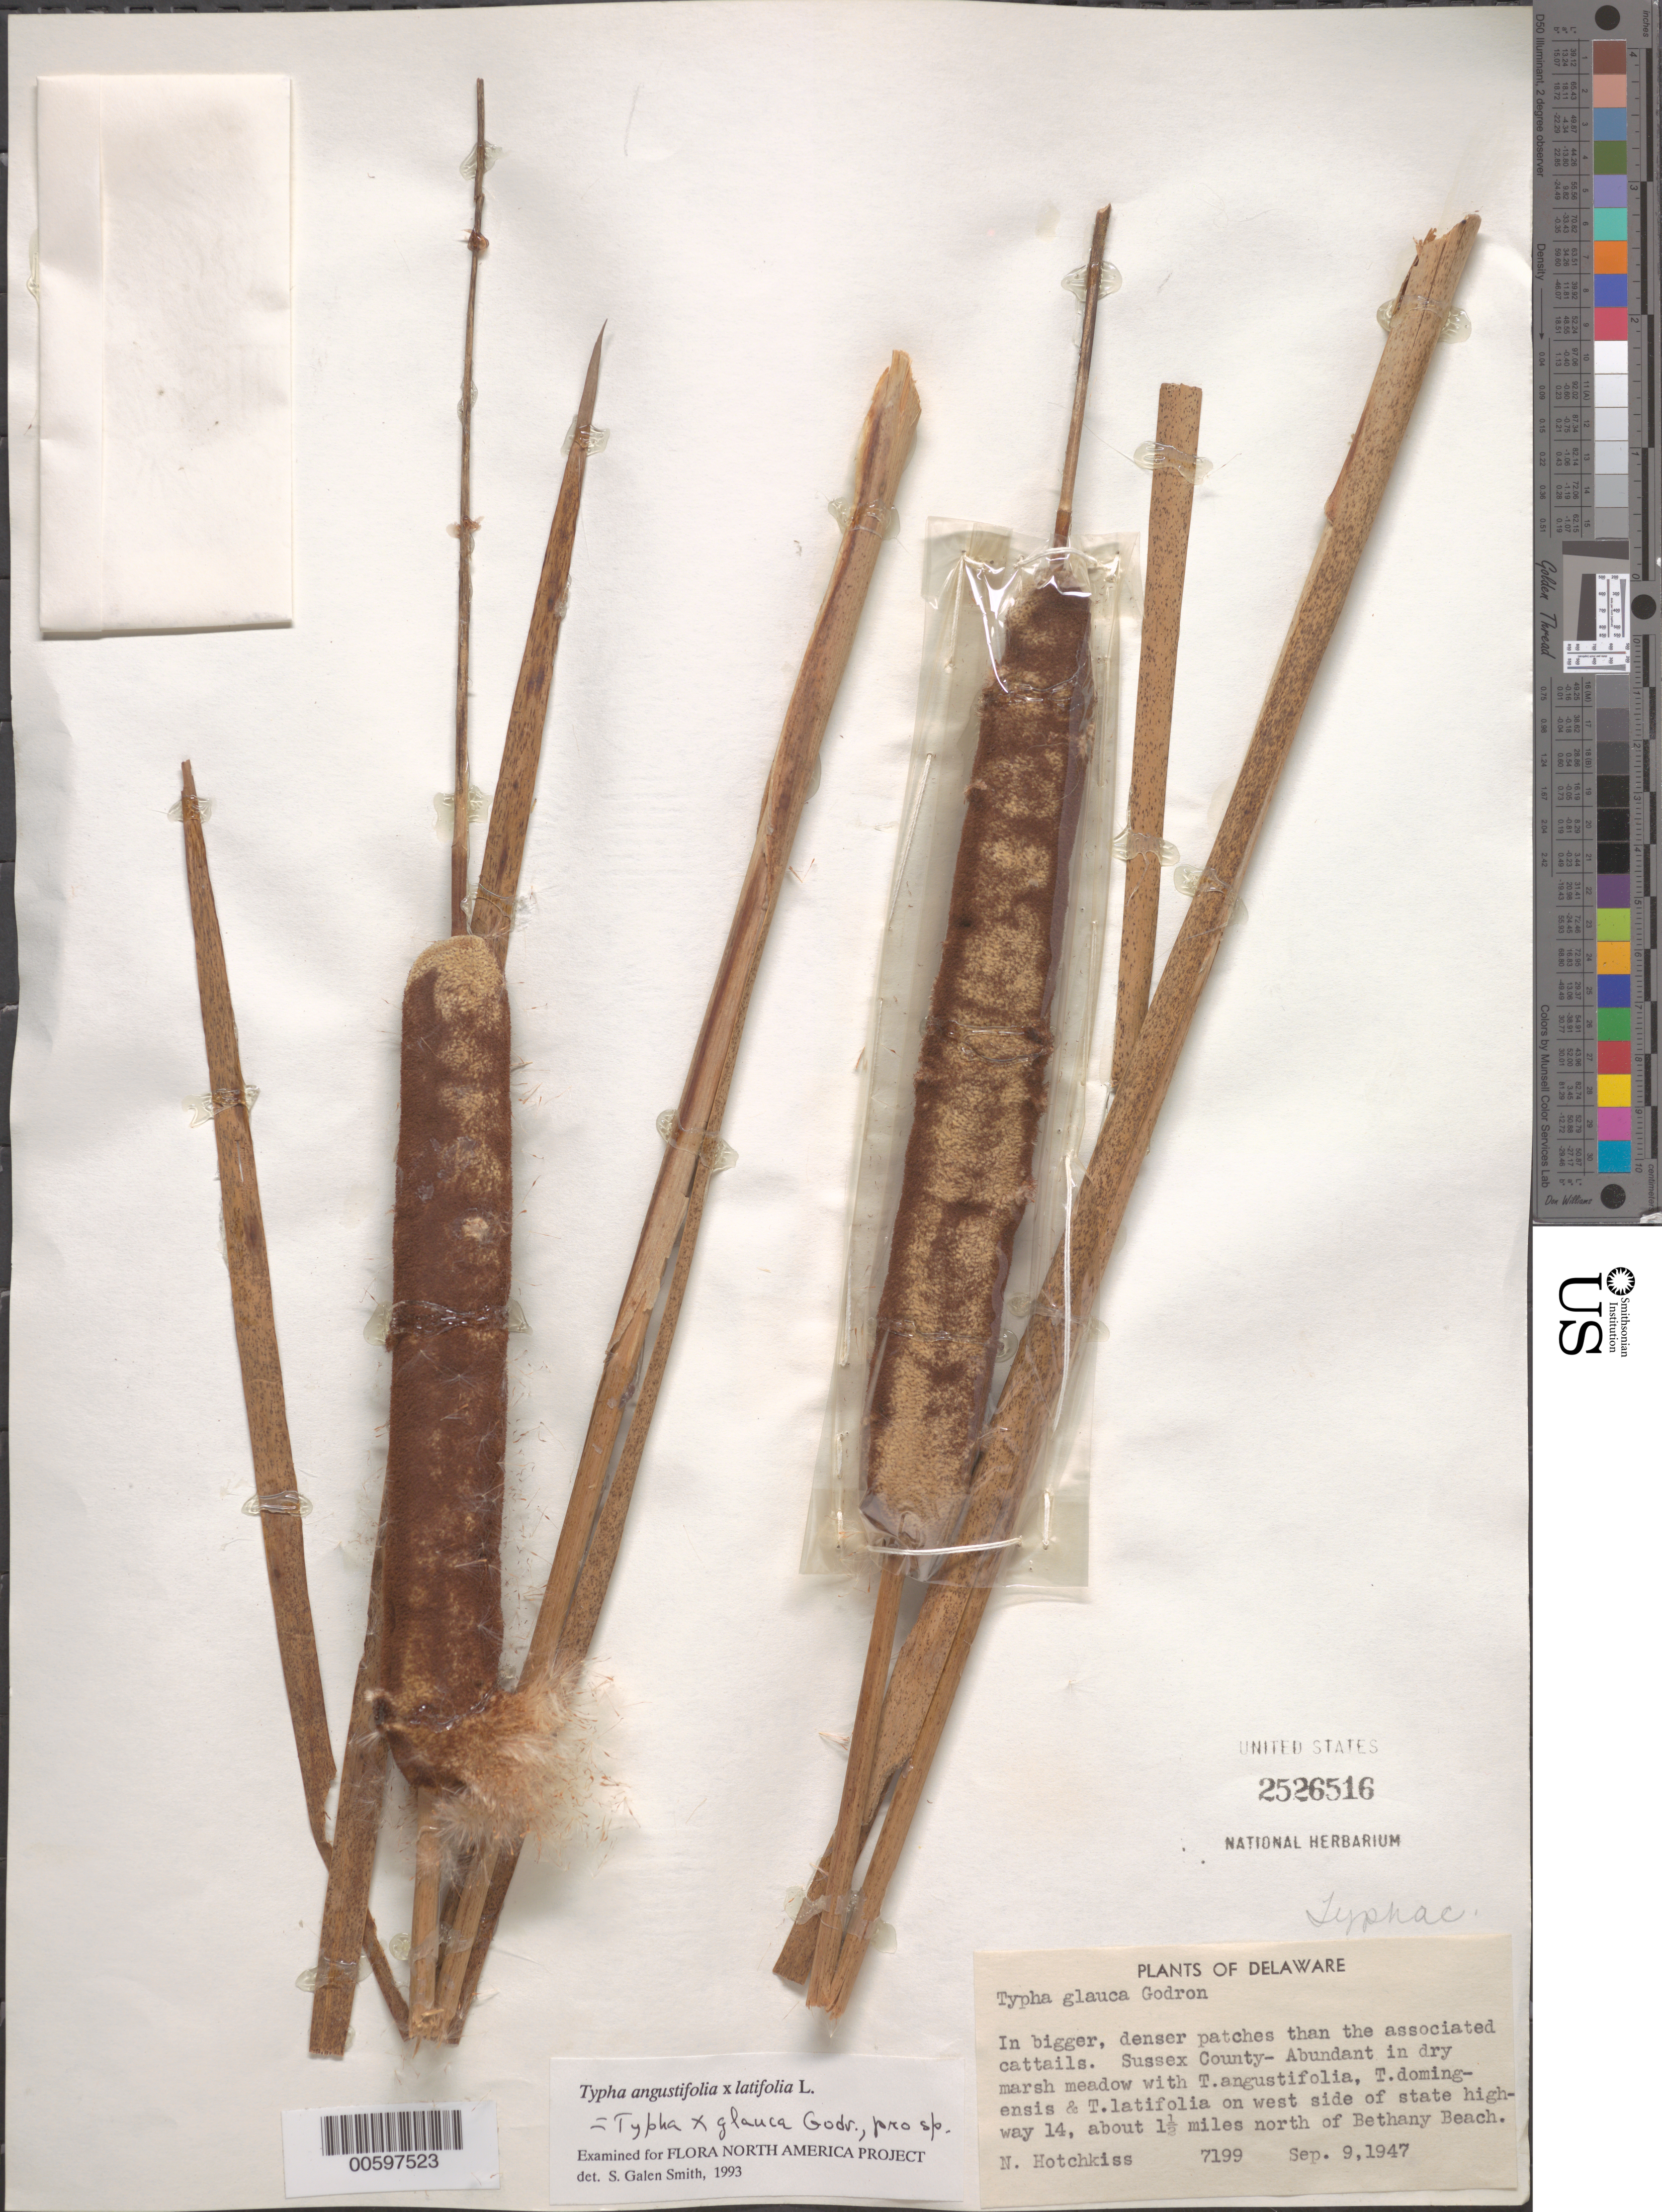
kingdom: Plantae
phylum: Tracheophyta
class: Liliopsida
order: Poales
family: Typhaceae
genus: Typha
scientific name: Typha glauca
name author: Godr.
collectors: N. Hotchkiss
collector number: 7199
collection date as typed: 09 Sep 1947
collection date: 1947-09-09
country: United States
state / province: Delaware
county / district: Sussex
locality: State Hwy 14, N of Bethany Beach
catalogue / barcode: US 2526516